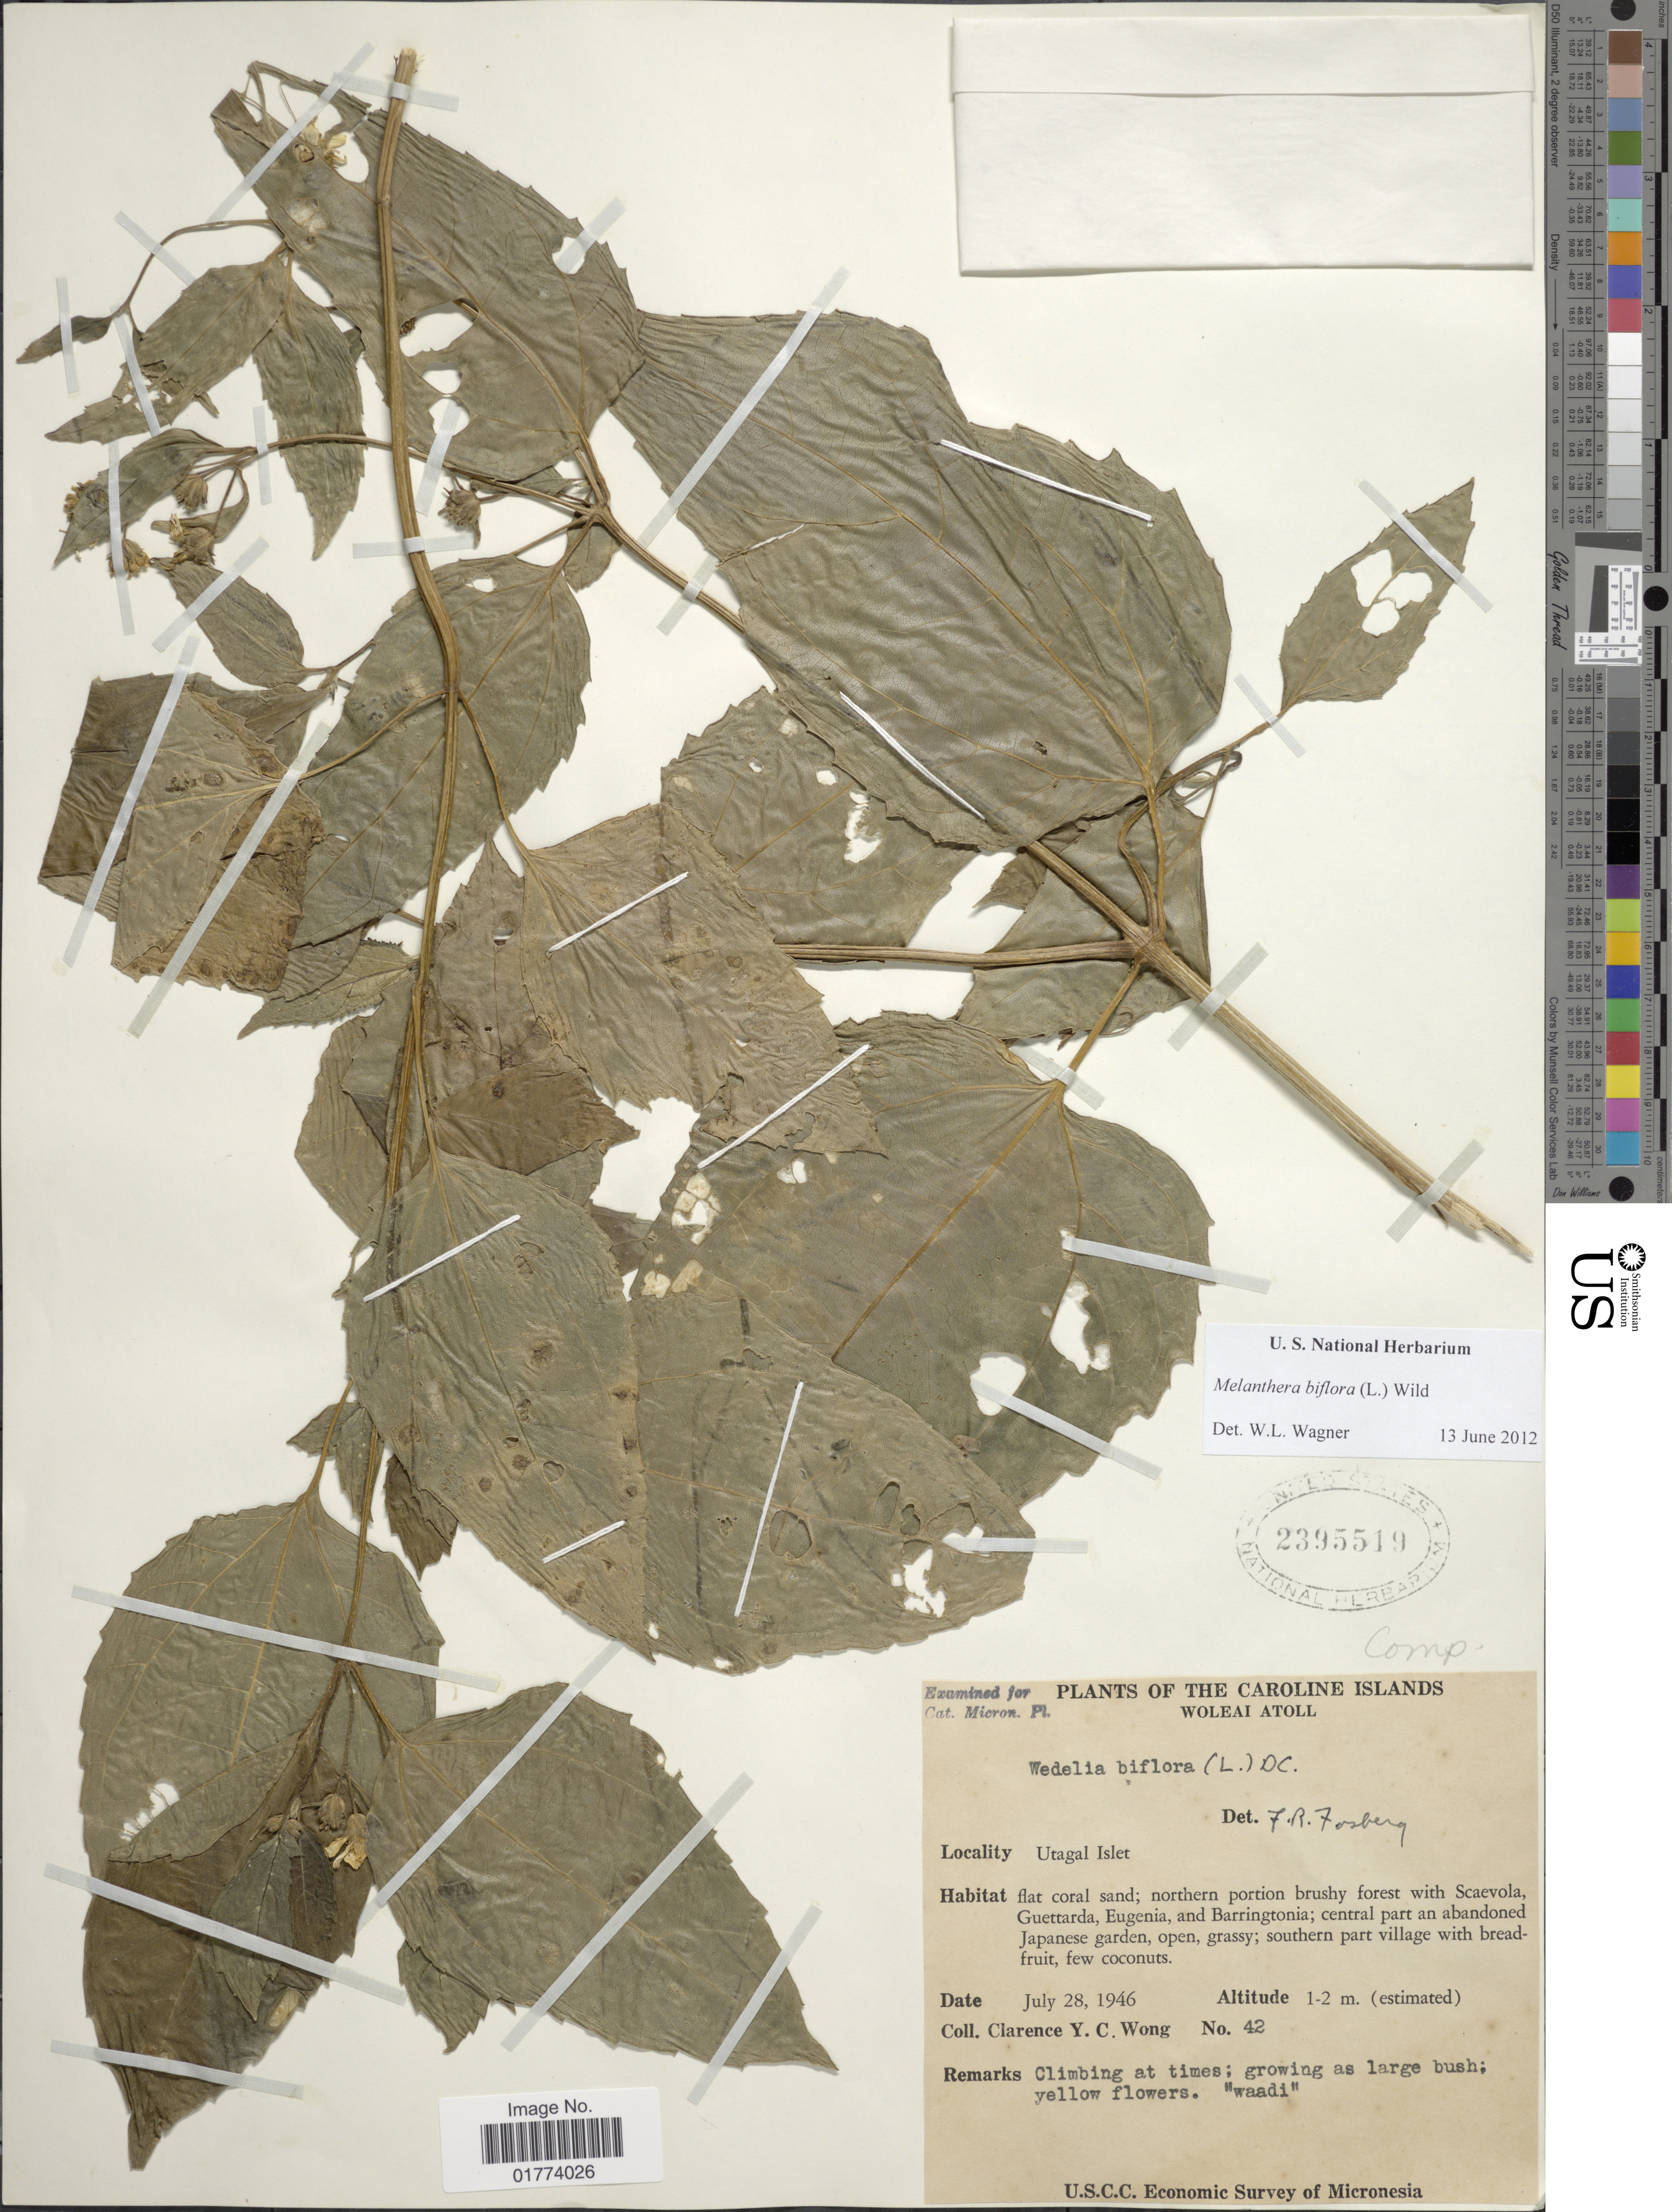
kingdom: Plantae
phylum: Tracheophyta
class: Magnoliopsida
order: Asterales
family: Asteraceae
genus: Wollastonia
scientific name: Wollastonia biflora var. biflora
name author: (L.) DC.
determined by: Wagner, W. L., (BOT), Smithsonian Institution - National Museum of Natural History (UNITED STATES)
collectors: C. Y. C. Wong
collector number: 42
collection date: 1946-07-28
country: Micronesia, Federated States of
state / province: Yap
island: Woleai Atoll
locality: Caroline Islands, Woleai Atoll, Utagal Islet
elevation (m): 1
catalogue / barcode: US 2395519